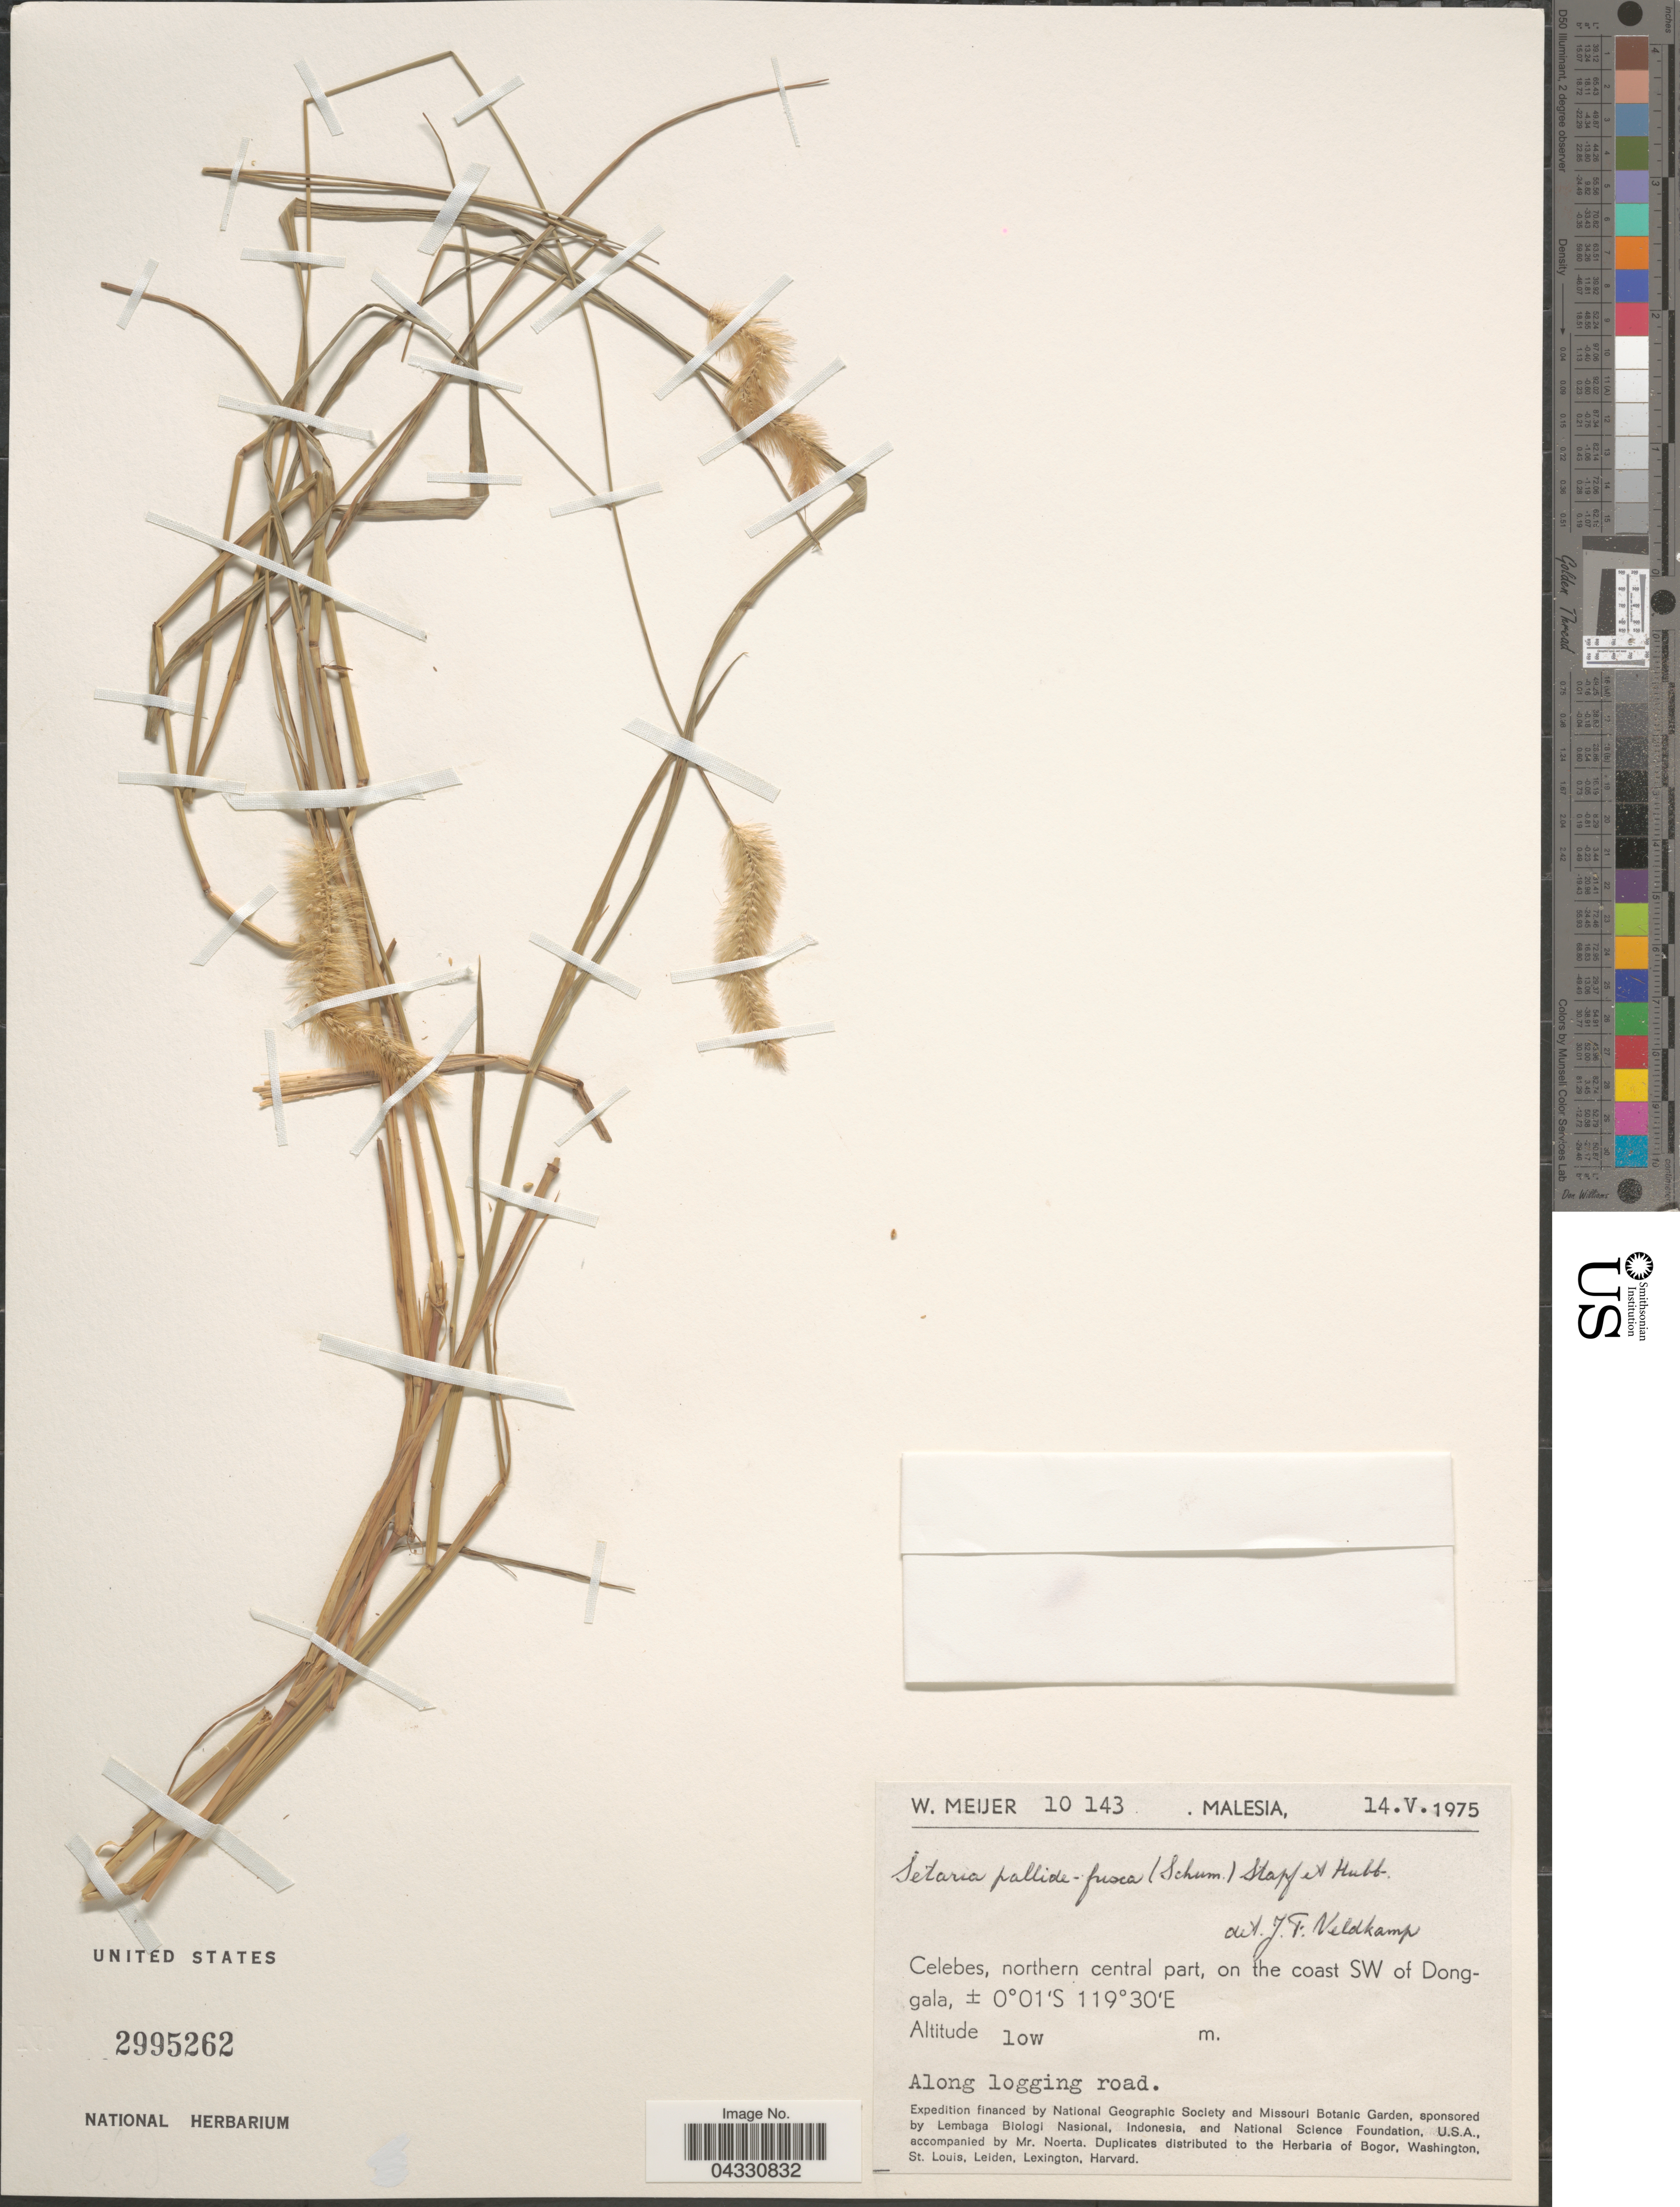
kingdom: Plantae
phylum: Tracheophyta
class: Liliopsida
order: Poales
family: Poaceae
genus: Setaria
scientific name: Setaria pallide-fusca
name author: (Schumach.) Stapf & C.E. Hubb.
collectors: W. Meijer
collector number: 10143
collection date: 1975-05-14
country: Malaysia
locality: Malesia. Celebes, northern central part, on the coast SW of Donggala. Along logging road.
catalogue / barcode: US 2995262